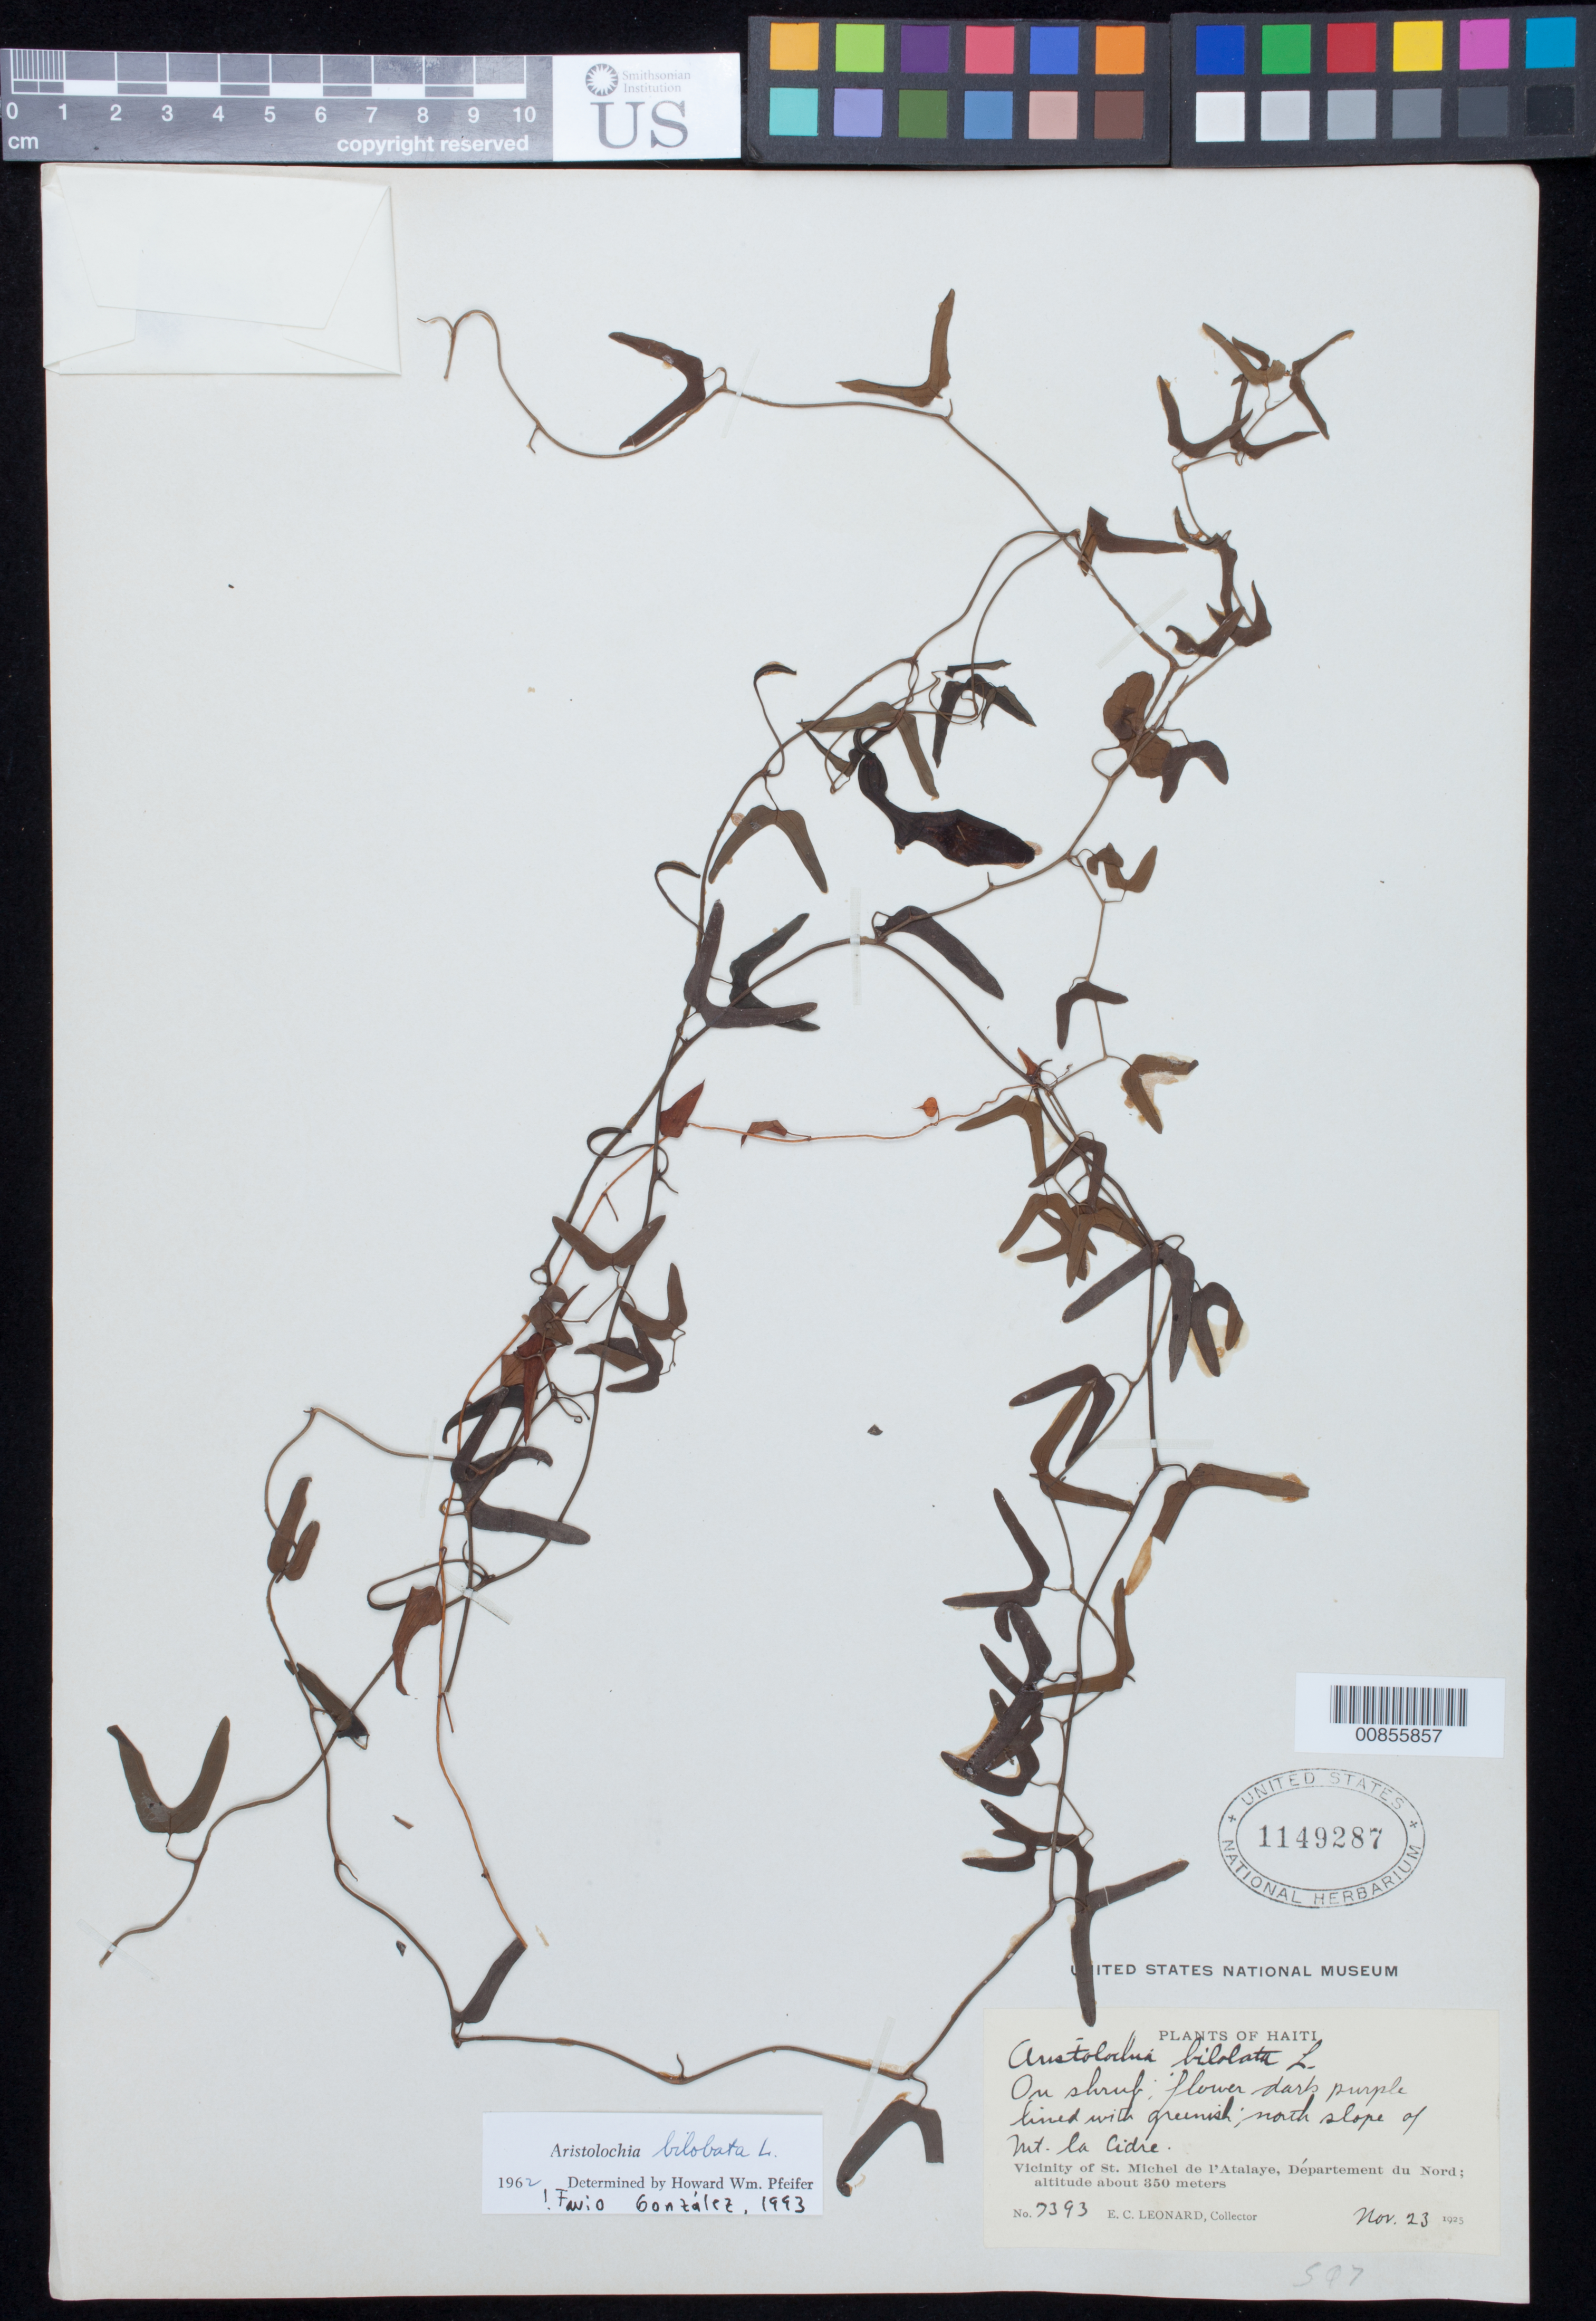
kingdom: Plantae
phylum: Tracheophyta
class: Magnoliopsida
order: Piperales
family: Aristolochiaceae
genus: Aristolochia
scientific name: Aristolochia bilobata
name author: L.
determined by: González, F., (COL), Universidad Nacional de Colombia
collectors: E. C. Leonard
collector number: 7393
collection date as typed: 23 Nov 1925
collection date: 1925-11-23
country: Haiti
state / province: Nord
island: Hispaniola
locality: Vicinity of St. Michel de l'Atalaye. North slope of Mt. La Cidre.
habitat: On shrubs.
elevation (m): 350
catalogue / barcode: US 1149287